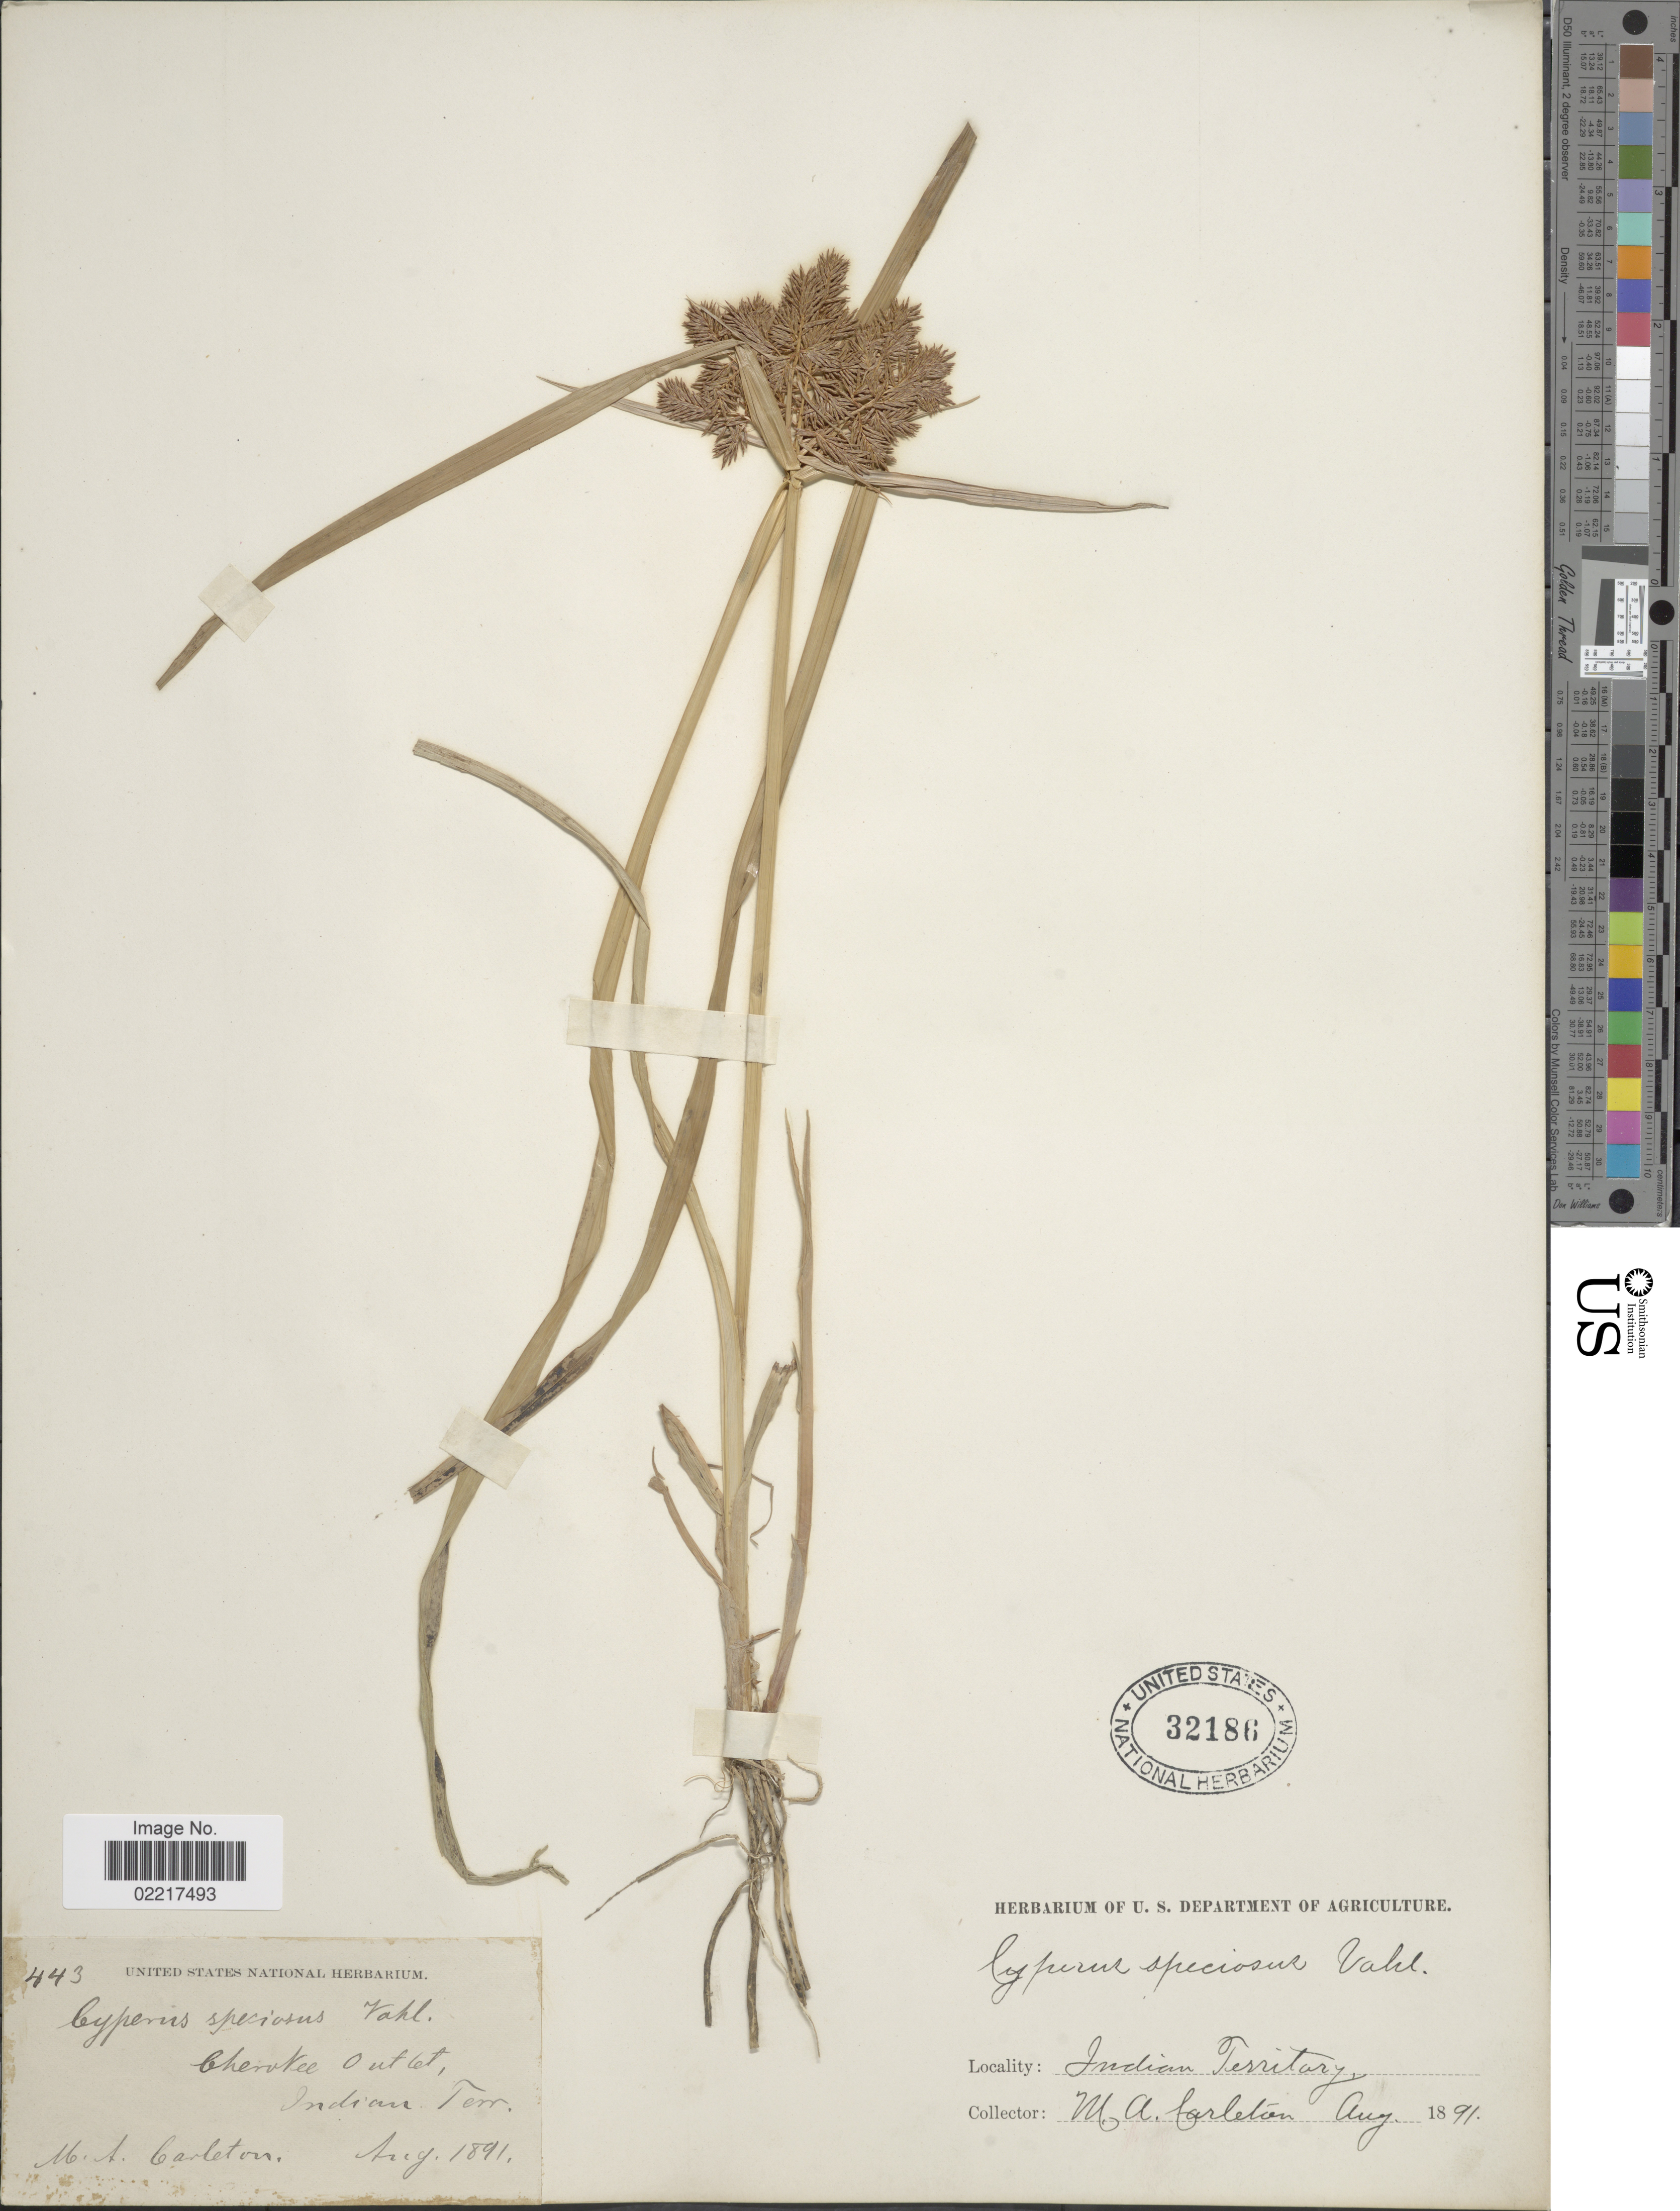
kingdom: Plantae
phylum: Tracheophyta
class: Liliopsida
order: Poales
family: Cyperaceae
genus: Cyperus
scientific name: Cyperus odoratus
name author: L.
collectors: M. A. Carleton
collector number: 443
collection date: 1891-08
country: United States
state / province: Oklahoma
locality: Cherokee Outlet, Indian Terr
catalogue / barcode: US 32186